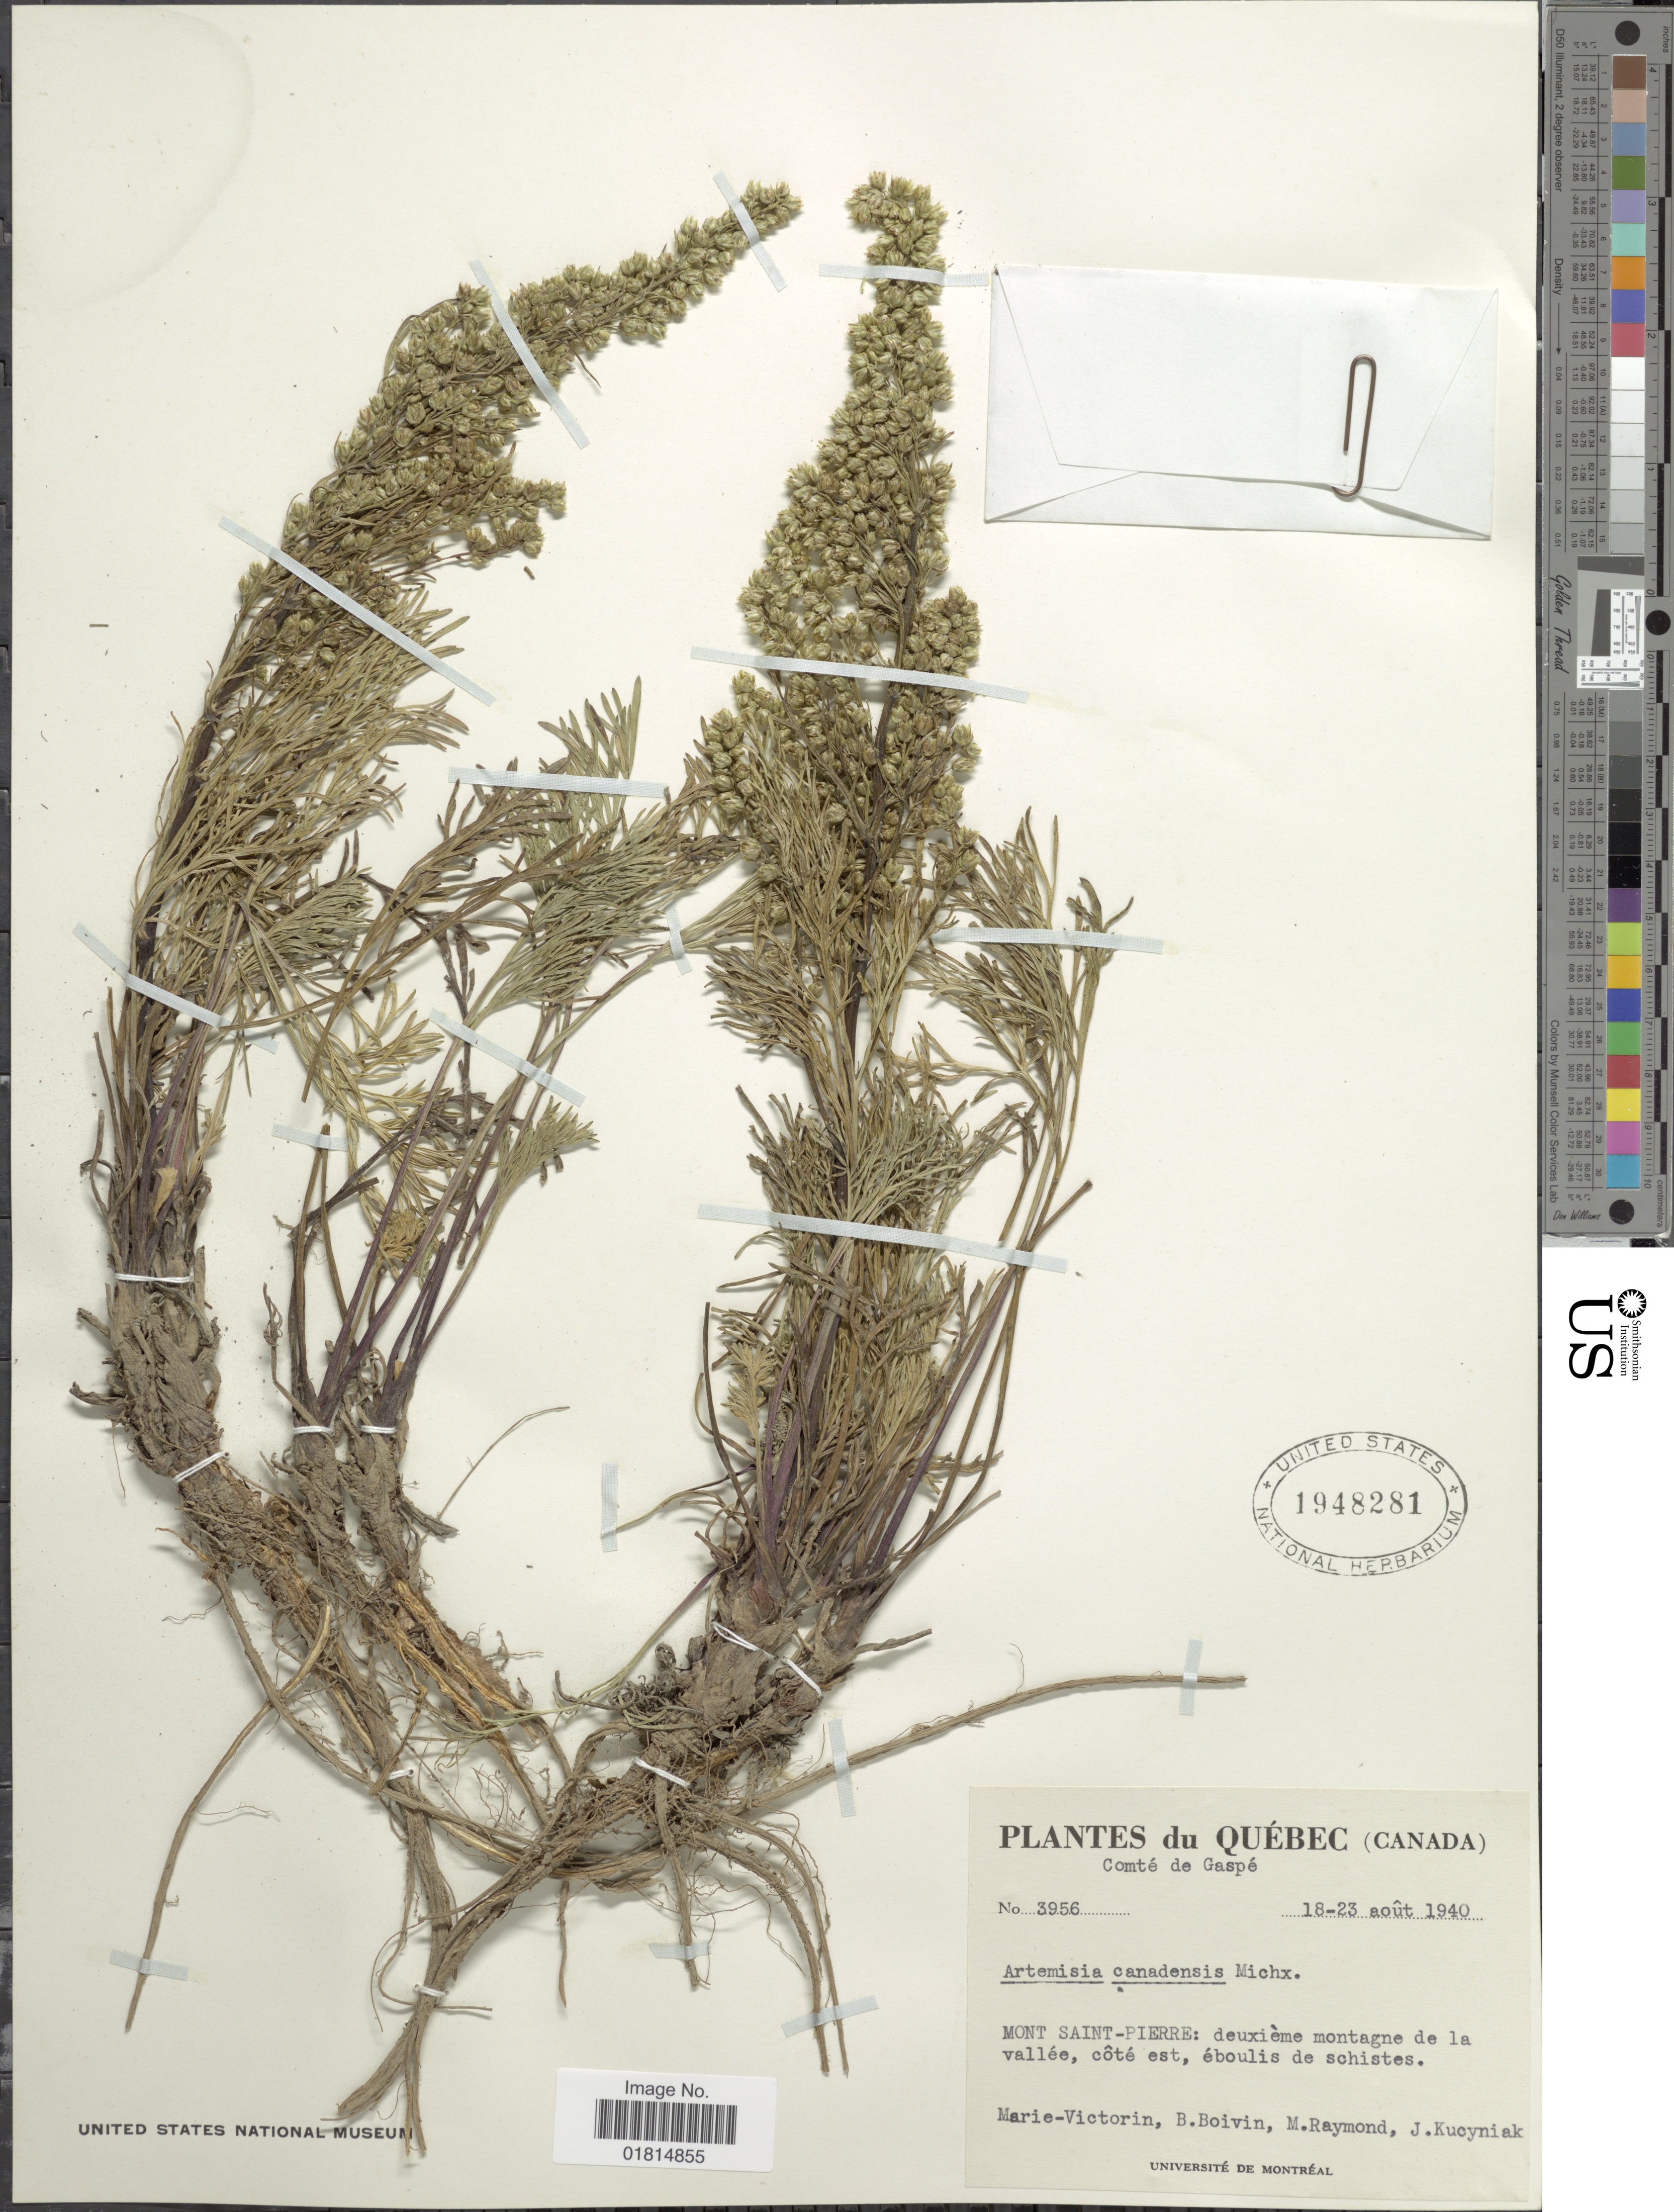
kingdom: Plantae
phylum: Tracheophyta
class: Magnoliopsida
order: Asterales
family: Asteraceae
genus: Artemisia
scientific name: Artemisia canadensis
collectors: -. Marie-Victorin, J. R. B. Boivin, M. Raymond & J. Kucyniak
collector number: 3956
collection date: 1940-08-18/1940-08-23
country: Canada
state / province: Quebec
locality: Comté de Gaspé. Mont Saint-Pierre: deuxième montagne de la vallée, côté est, éboulis de schistes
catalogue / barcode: US 1948281